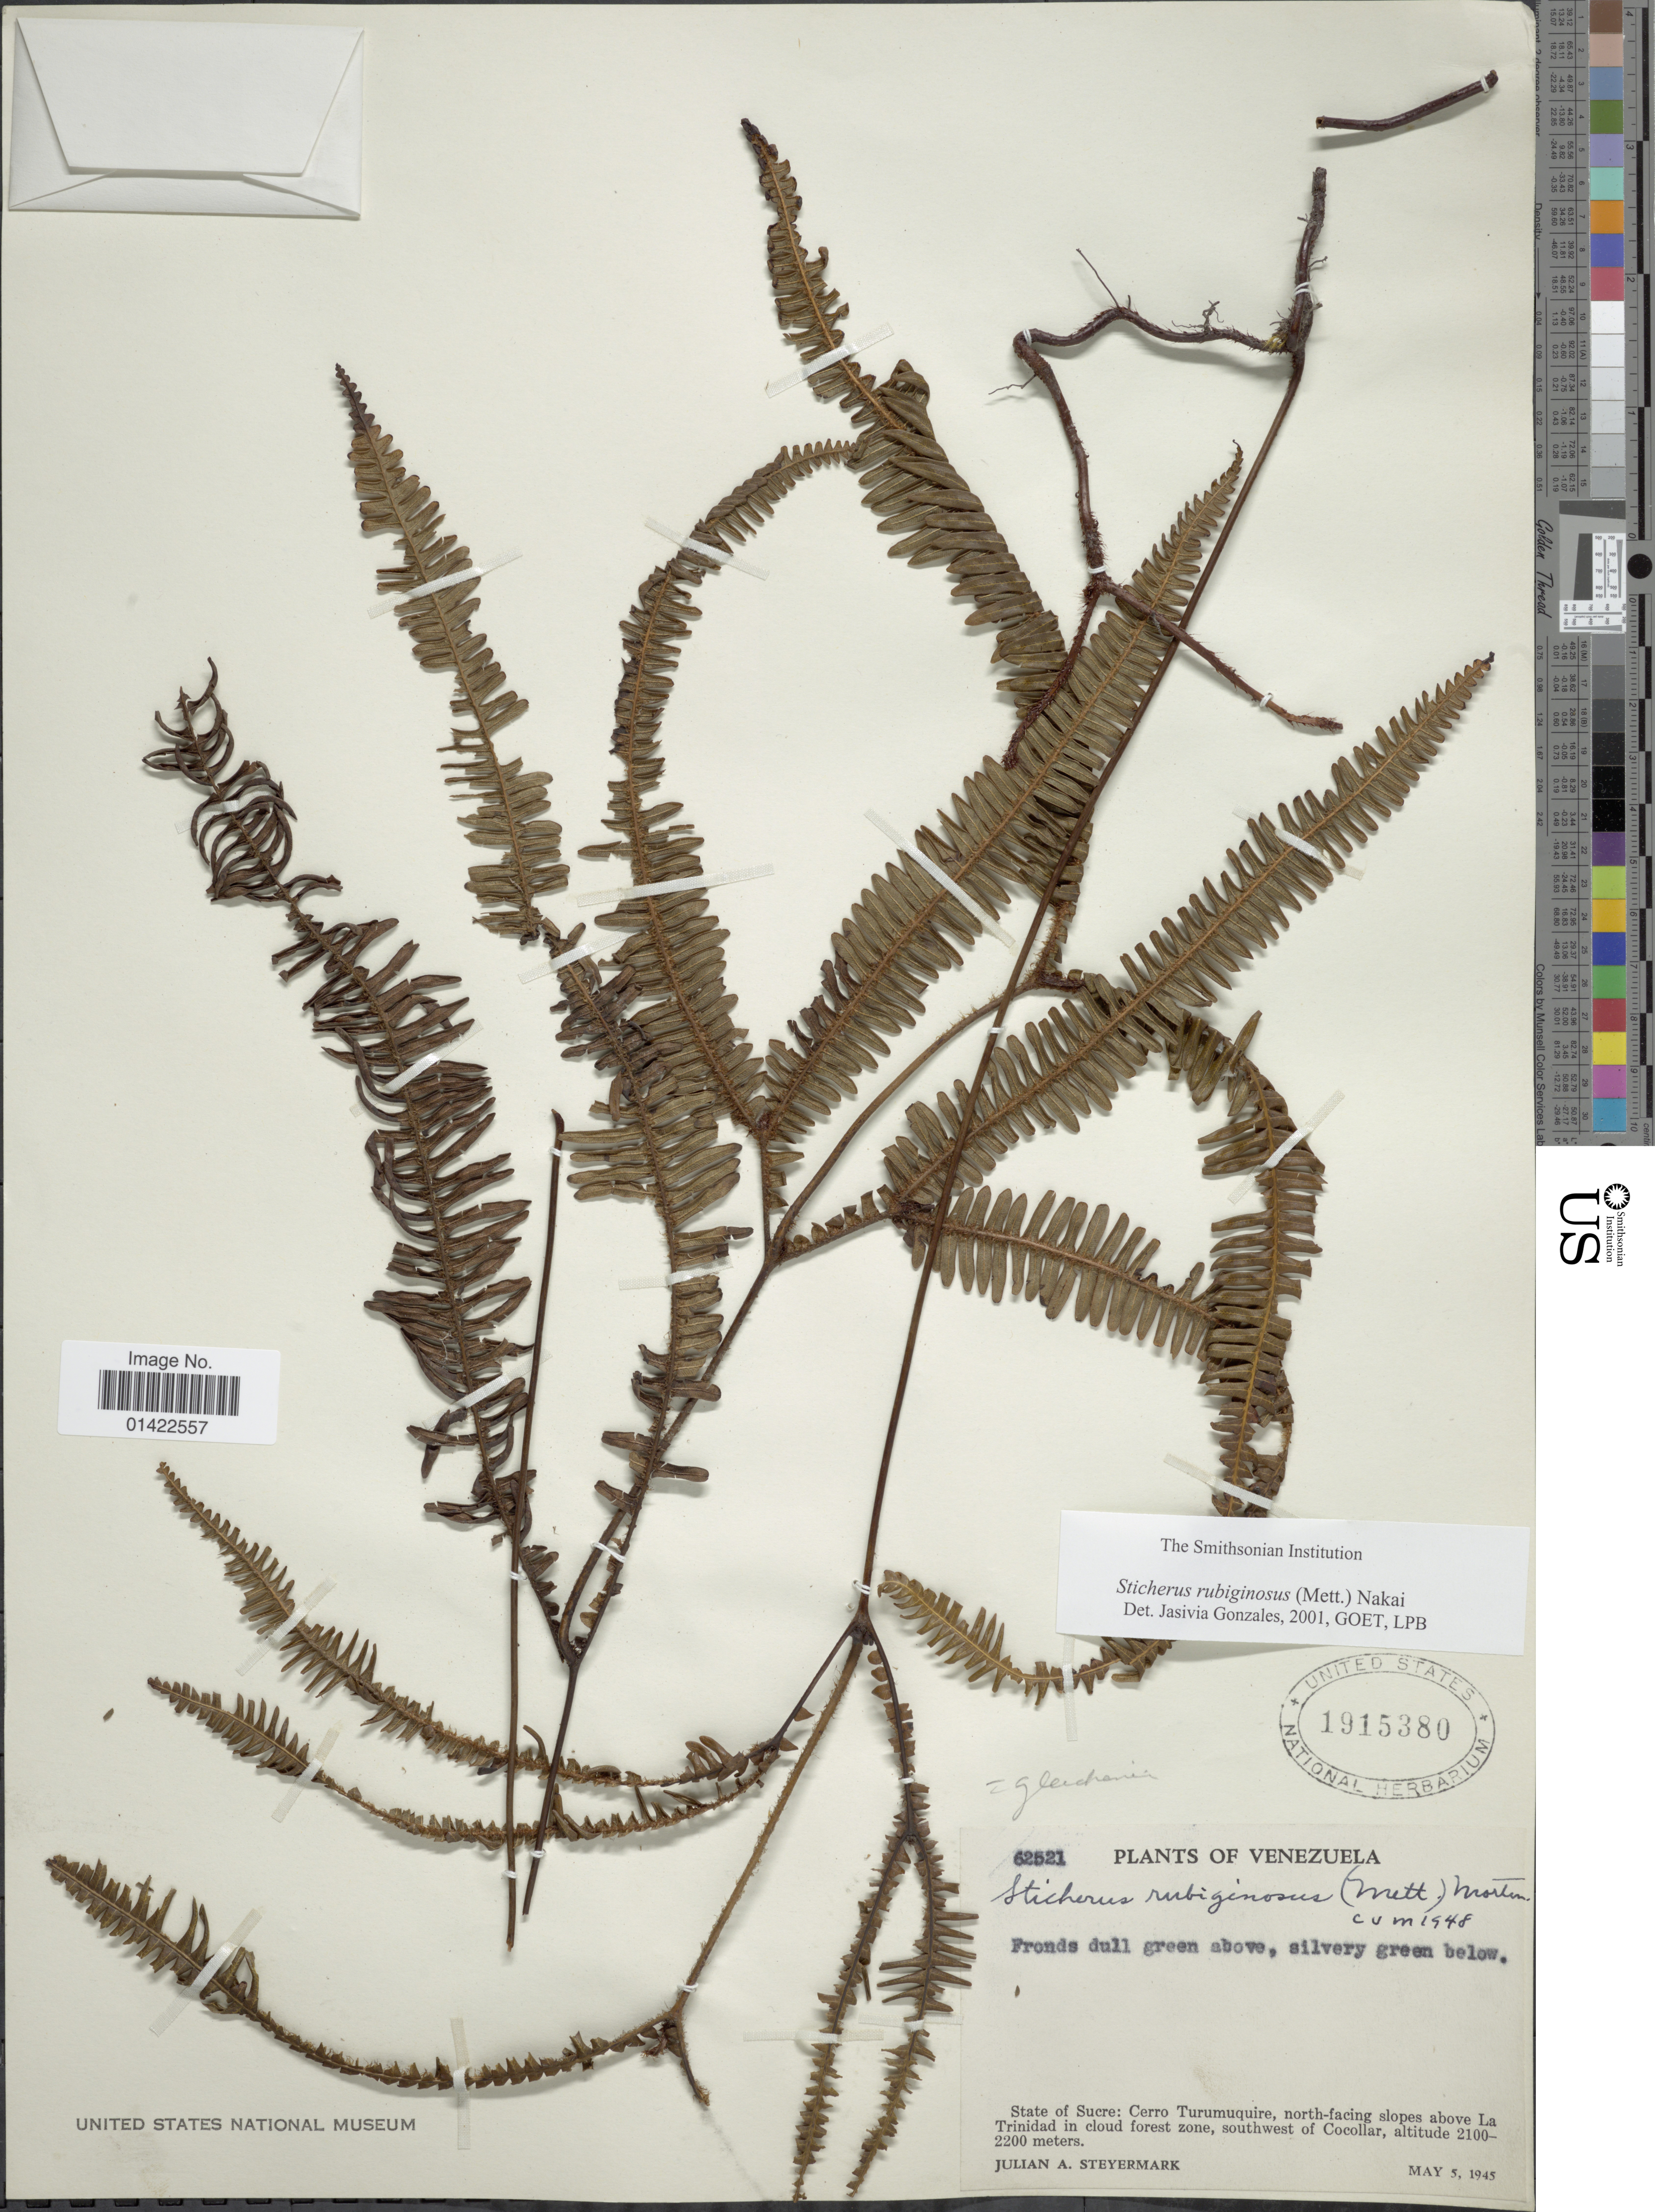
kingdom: Plantae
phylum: Tracheophyta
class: Polypodiopsida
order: Gleicheniales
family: Gleicheniaceae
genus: Sticherus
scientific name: Sticherus rubiginosus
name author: (Mett.) Nakai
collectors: J. Steyermark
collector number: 62521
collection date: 1945-05-05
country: Venezuela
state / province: Sucre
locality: Cerro Turumuquire, north-facing slopes above La Trinidad in cloud forest zone, southwest of Cocollar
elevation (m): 2100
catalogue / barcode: US 1915380